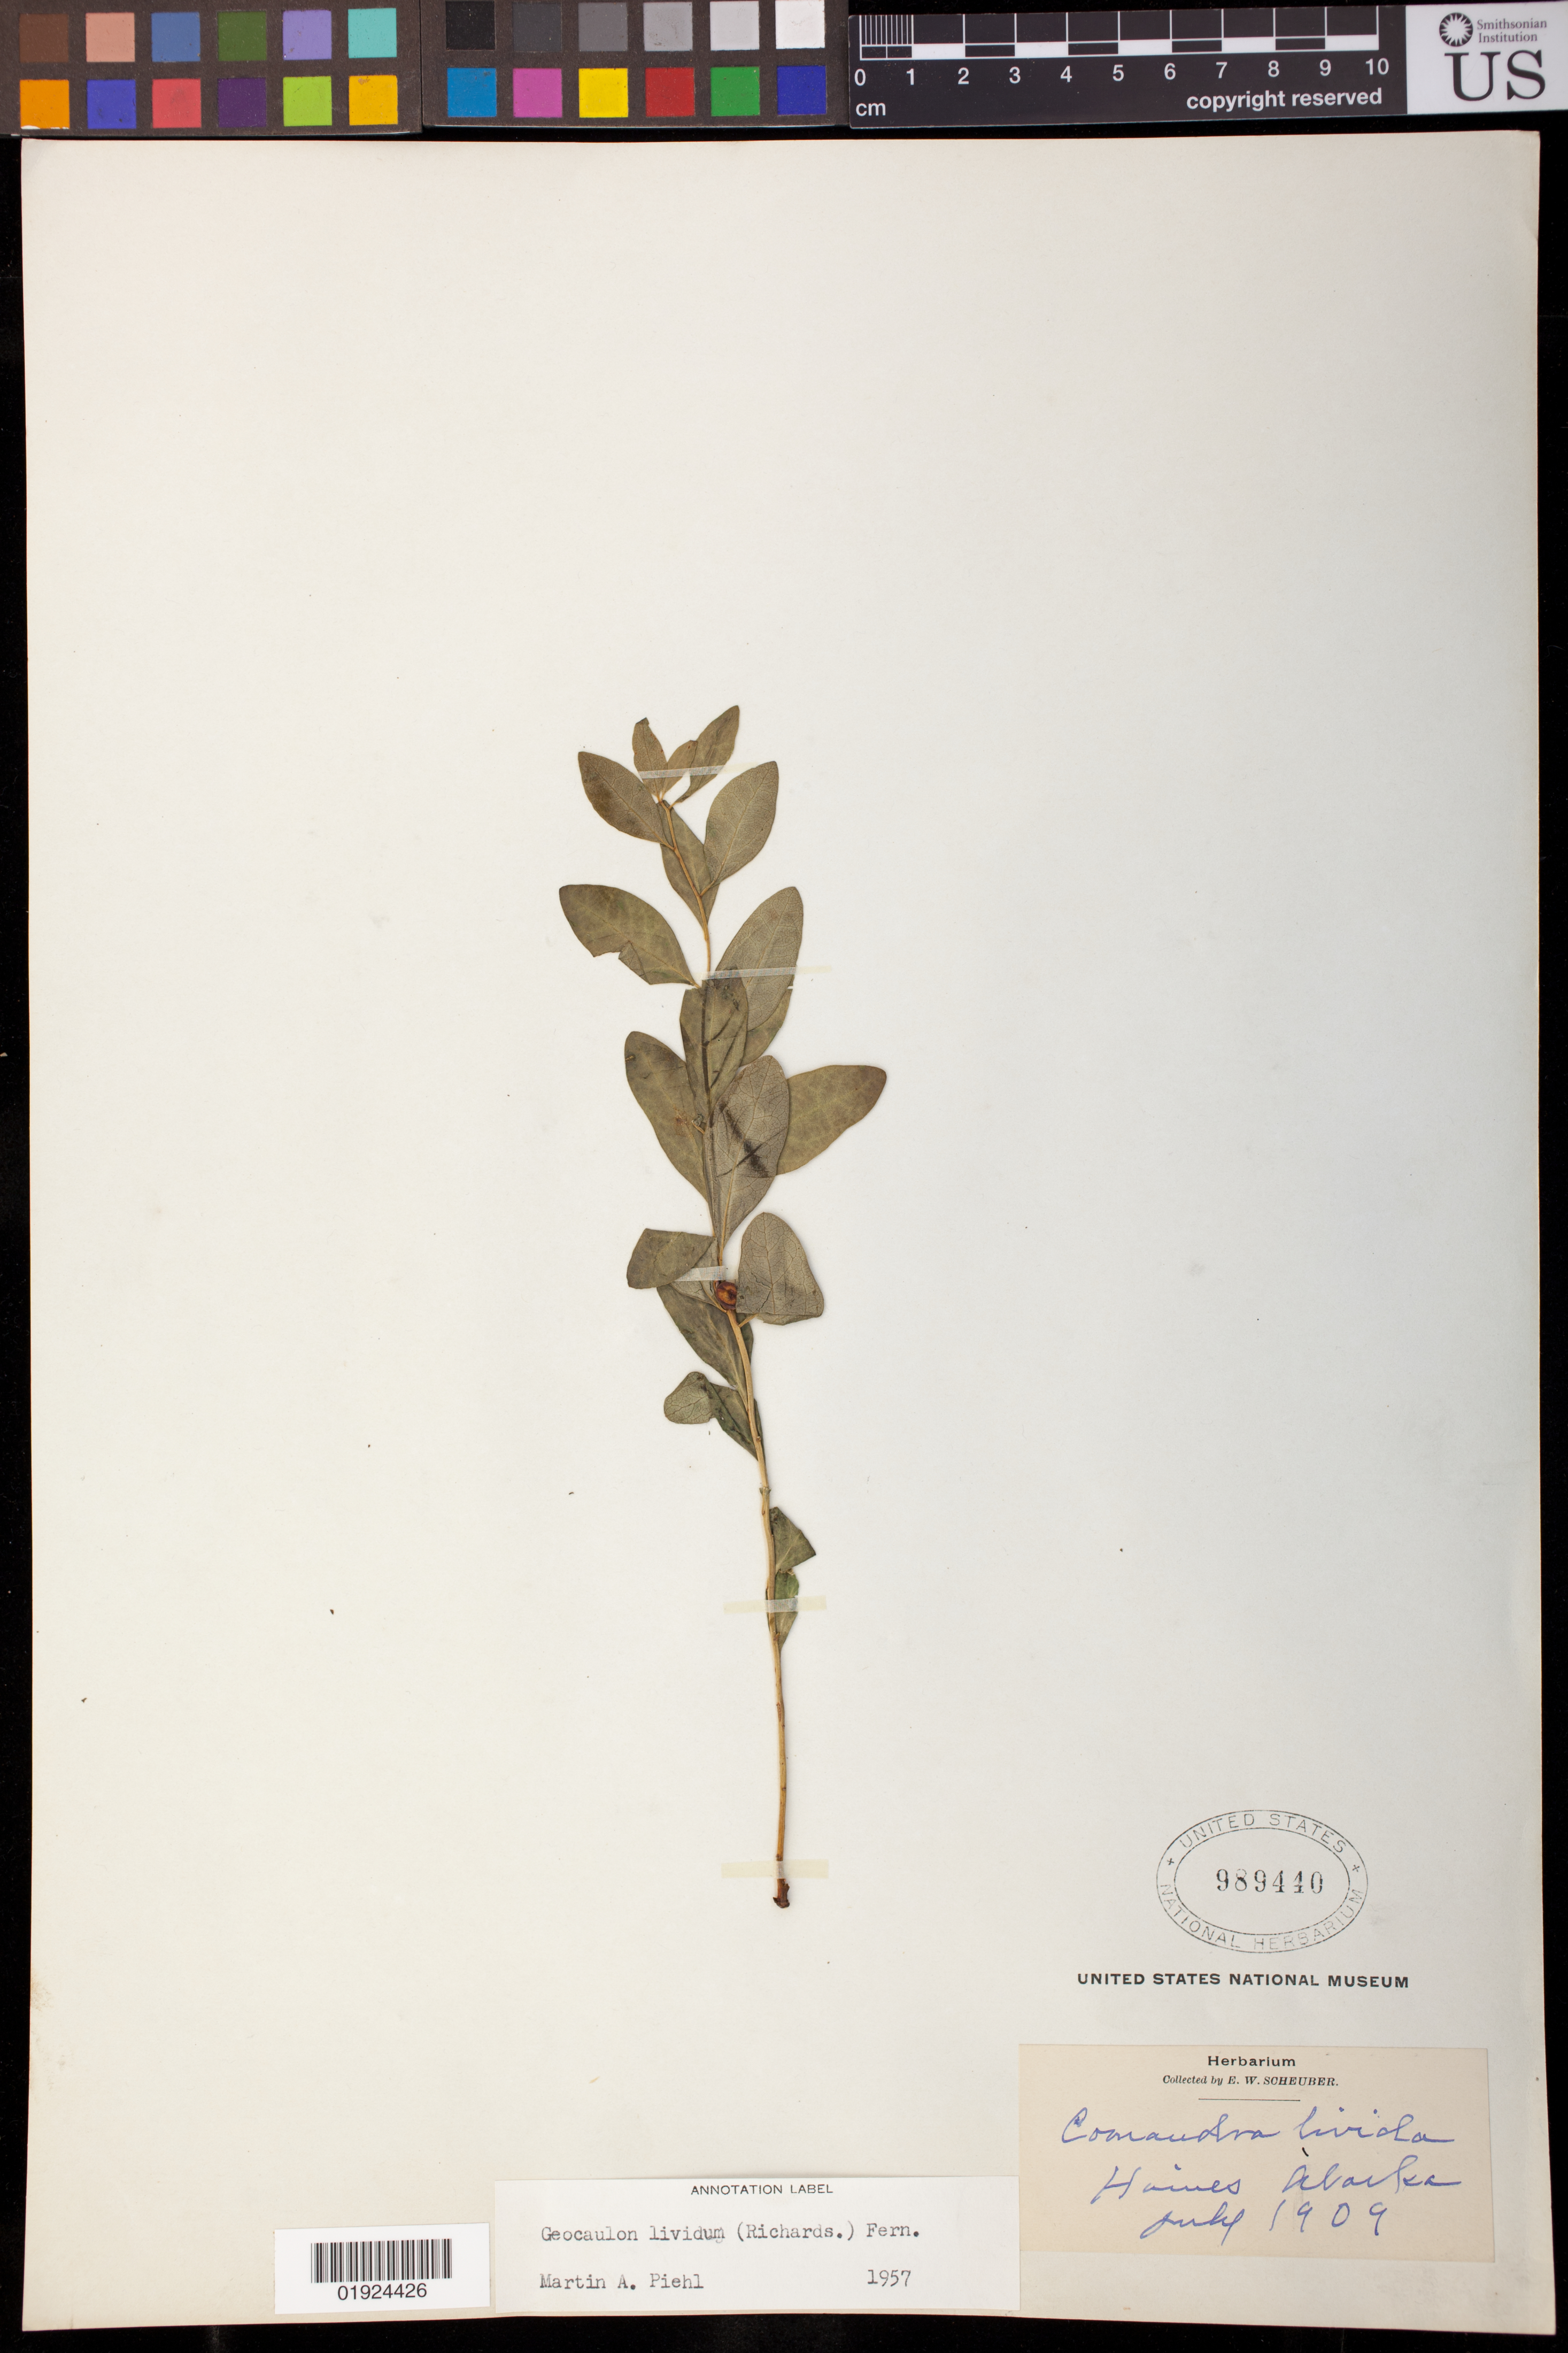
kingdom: Plantae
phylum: Tracheophyta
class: Magnoliopsida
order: Santalales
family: Comandraceae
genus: Geocaulon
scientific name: Geocaulon lividum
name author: (Richardson) Fernald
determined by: Piehl, M. A.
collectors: E. Scheuber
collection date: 1909-07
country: United States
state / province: Alaska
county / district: Haines Borough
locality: Haines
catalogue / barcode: US 989440